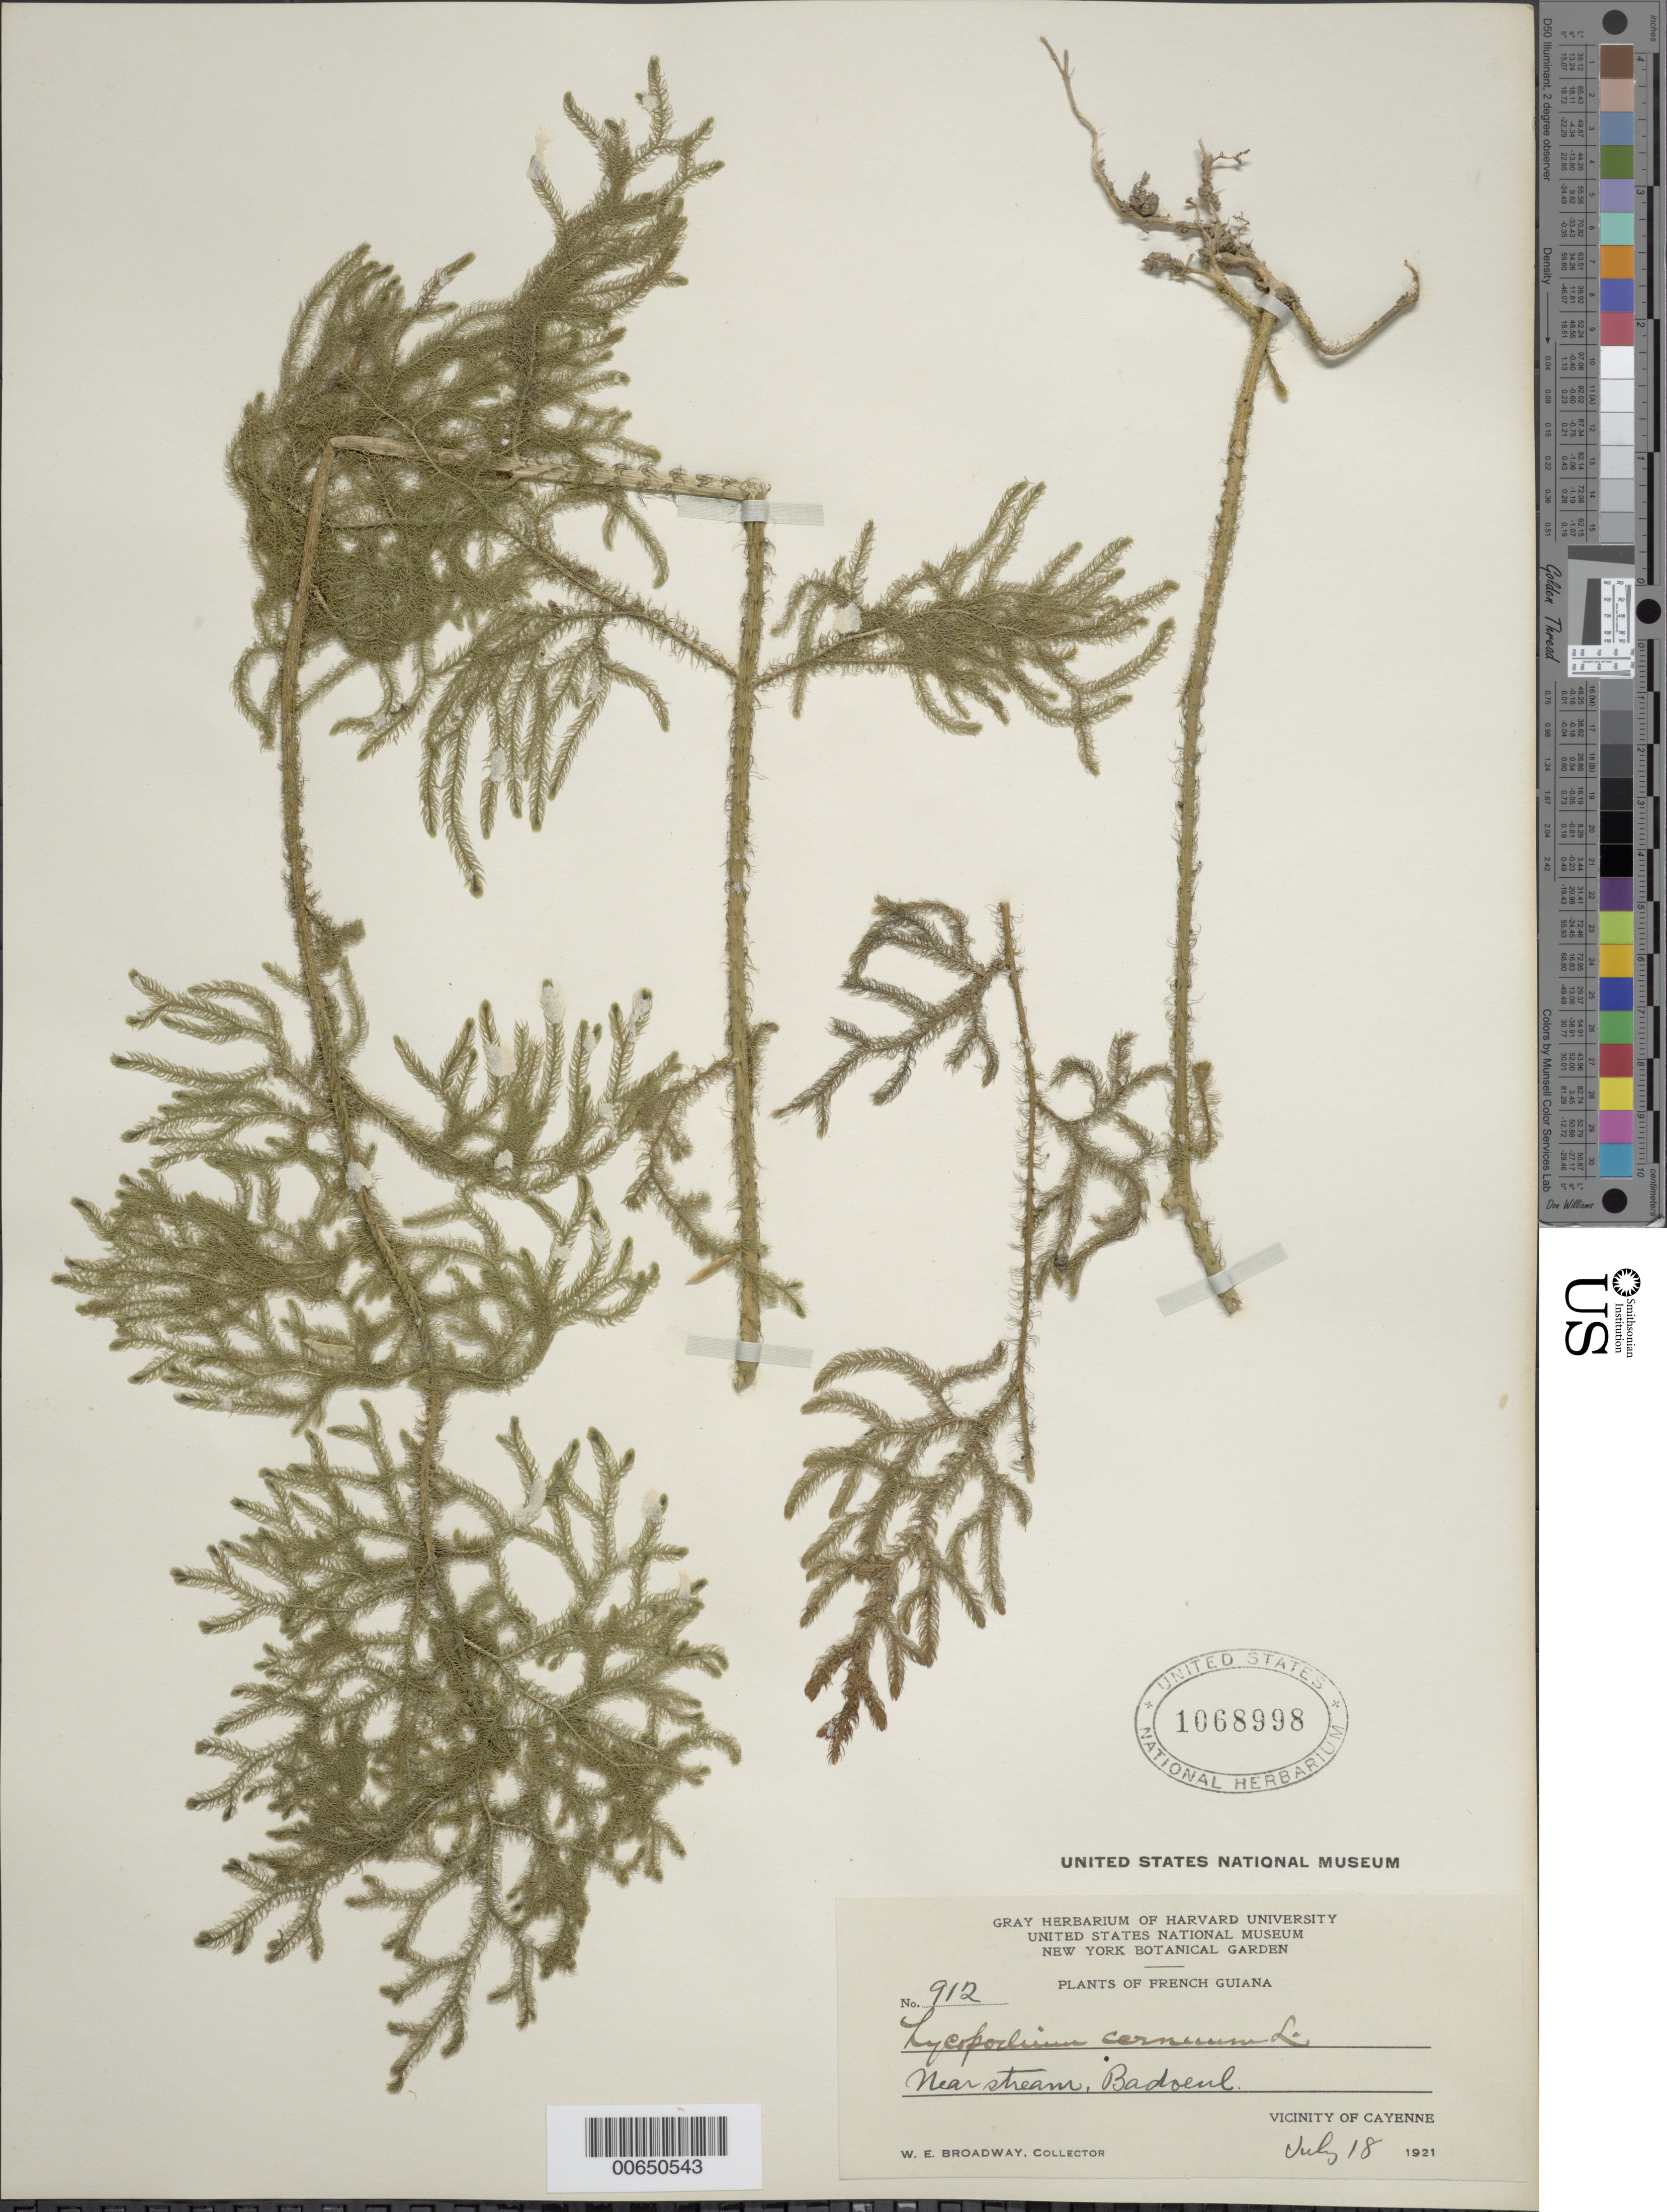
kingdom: Plantae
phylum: Tracheophyta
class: Lycopodiopsida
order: Lycopodiales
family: Lycopodiaceae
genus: Palhinhaea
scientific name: Palhinhaea cernua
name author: (L.) Vasc. & Franco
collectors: W. E. Broadway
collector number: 912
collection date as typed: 18-Jul-21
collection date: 1921-07-18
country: French Guiana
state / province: Cayenne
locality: Cayenne, vic., Badoeul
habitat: Near stream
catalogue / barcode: US 1068998